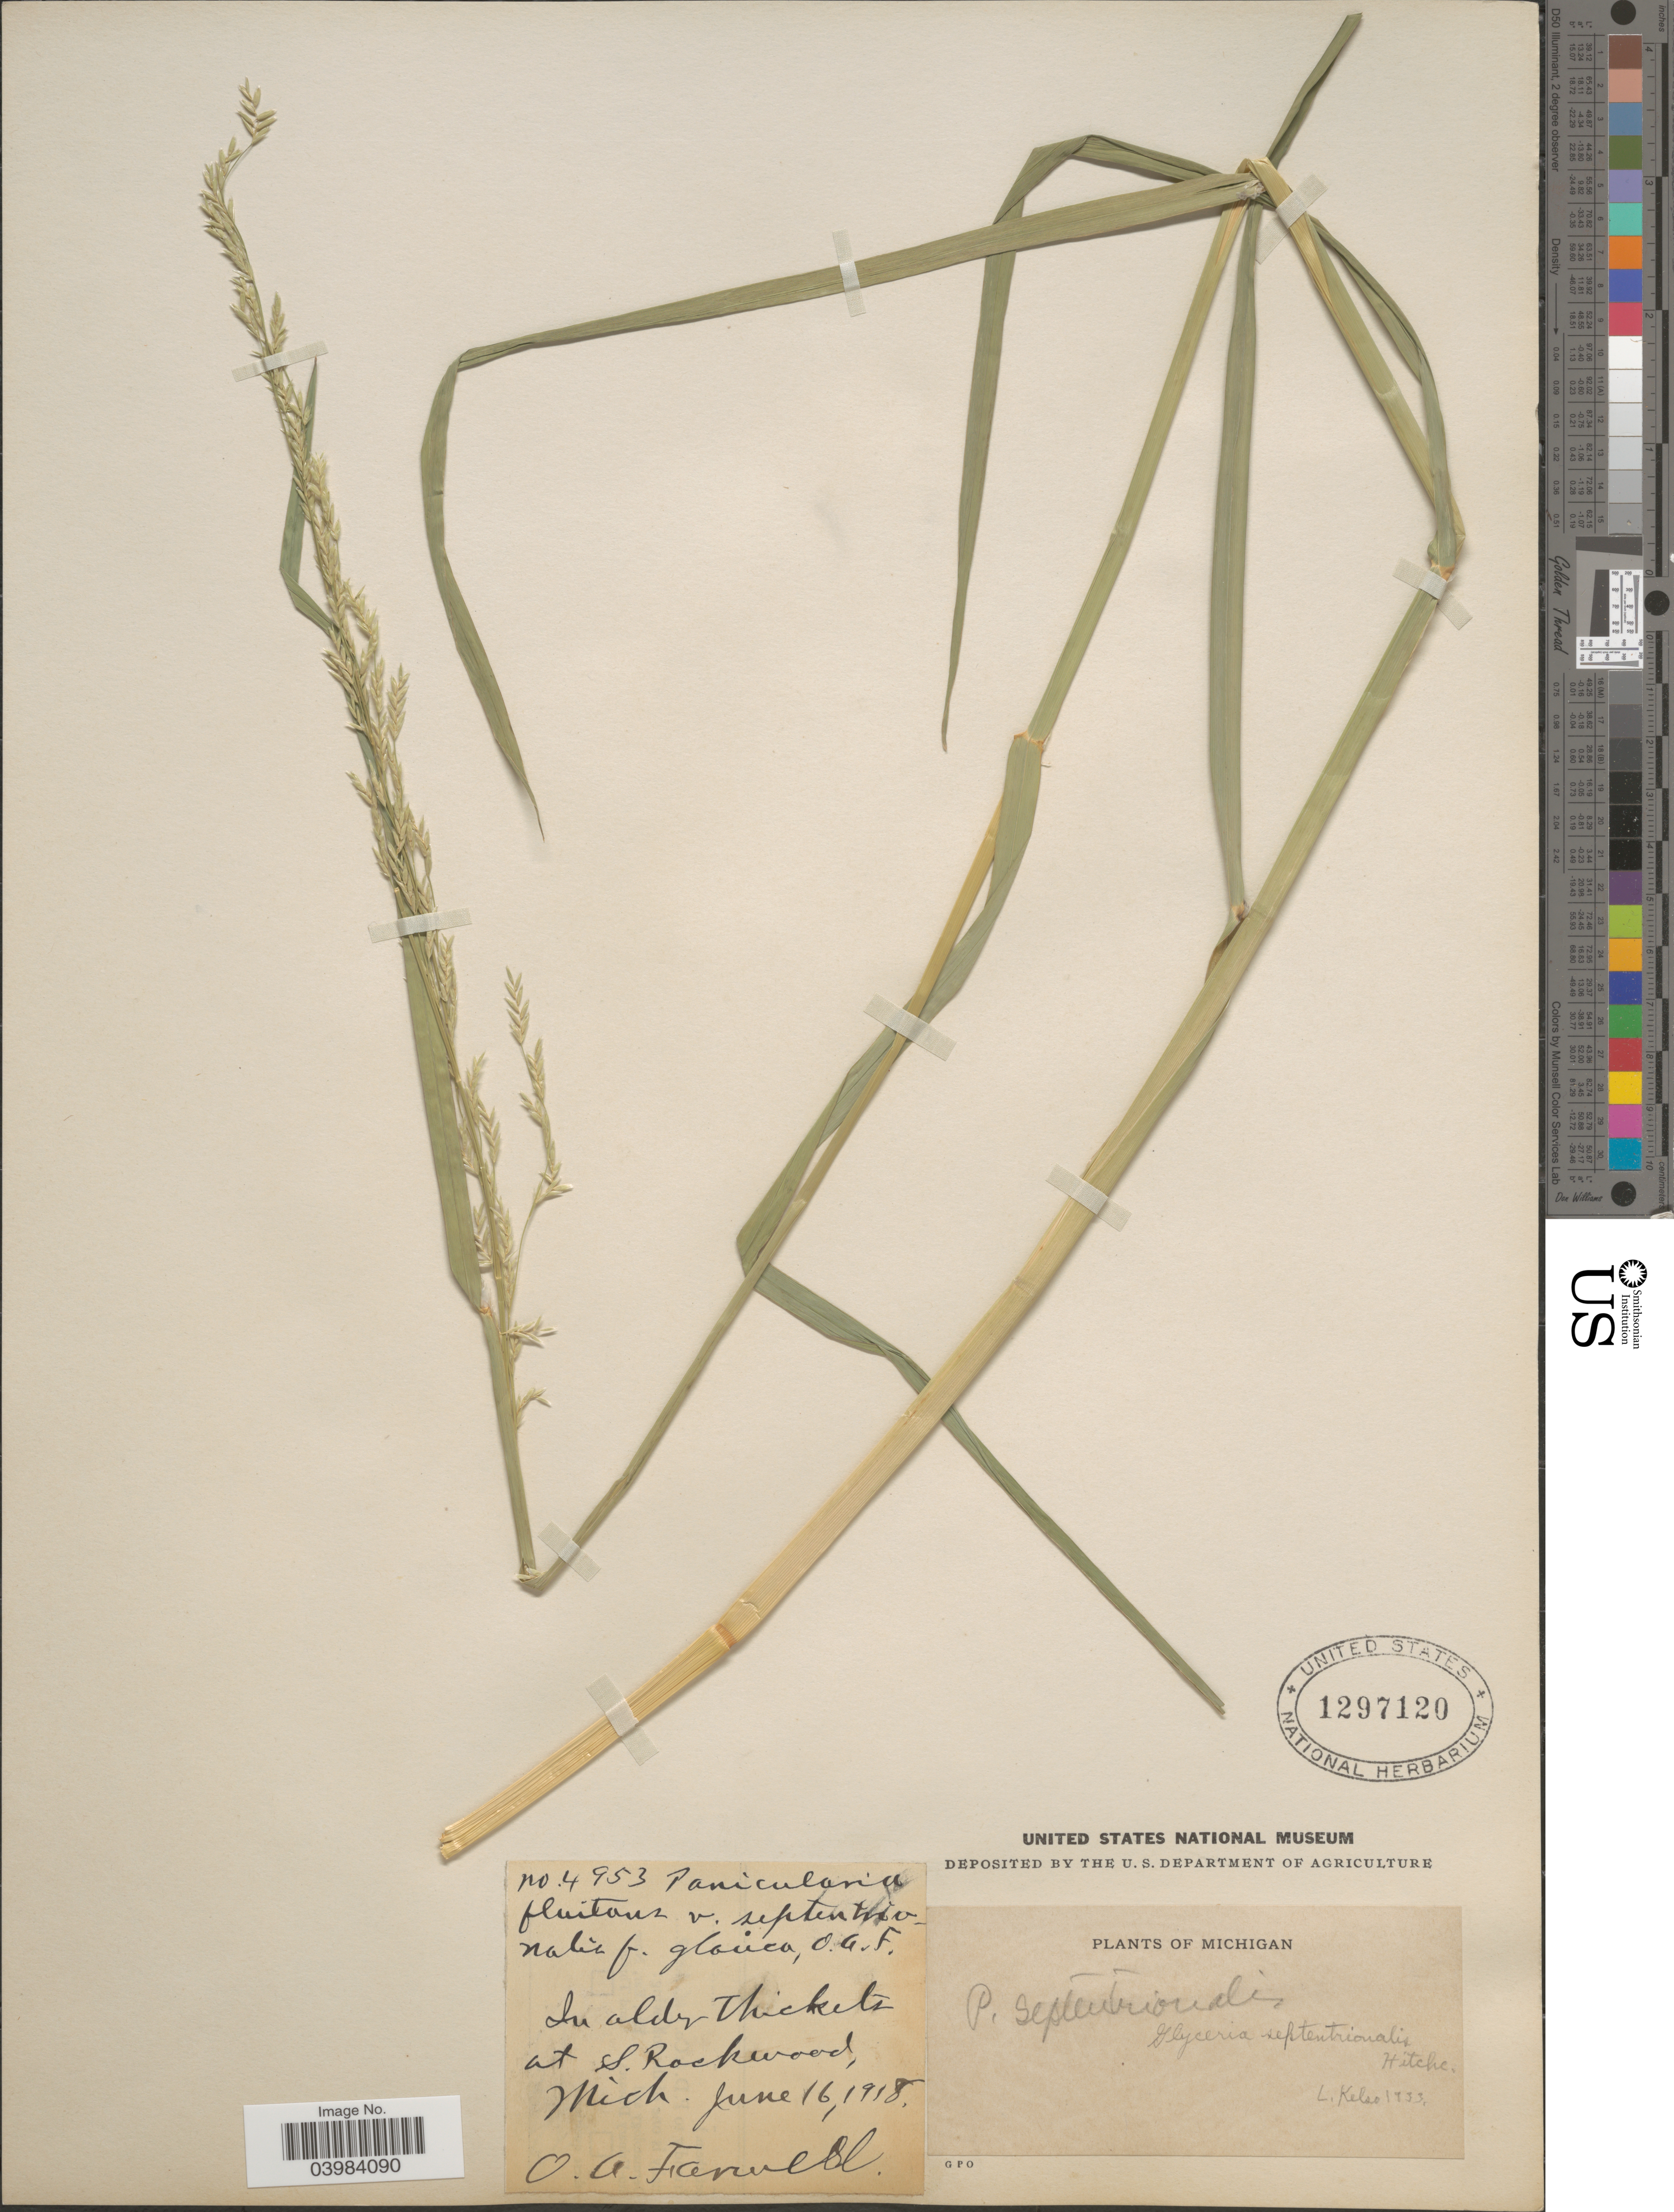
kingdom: Plantae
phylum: Tracheophyta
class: Liliopsida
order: Poales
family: Poaceae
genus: Glyceria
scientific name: Glyceria septentrionalis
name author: Hitchc.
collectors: O. Farwell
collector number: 4953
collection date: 1918-06-16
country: United States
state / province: Michigan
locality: In old thickets at S. Rockwood.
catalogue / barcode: US 1297120